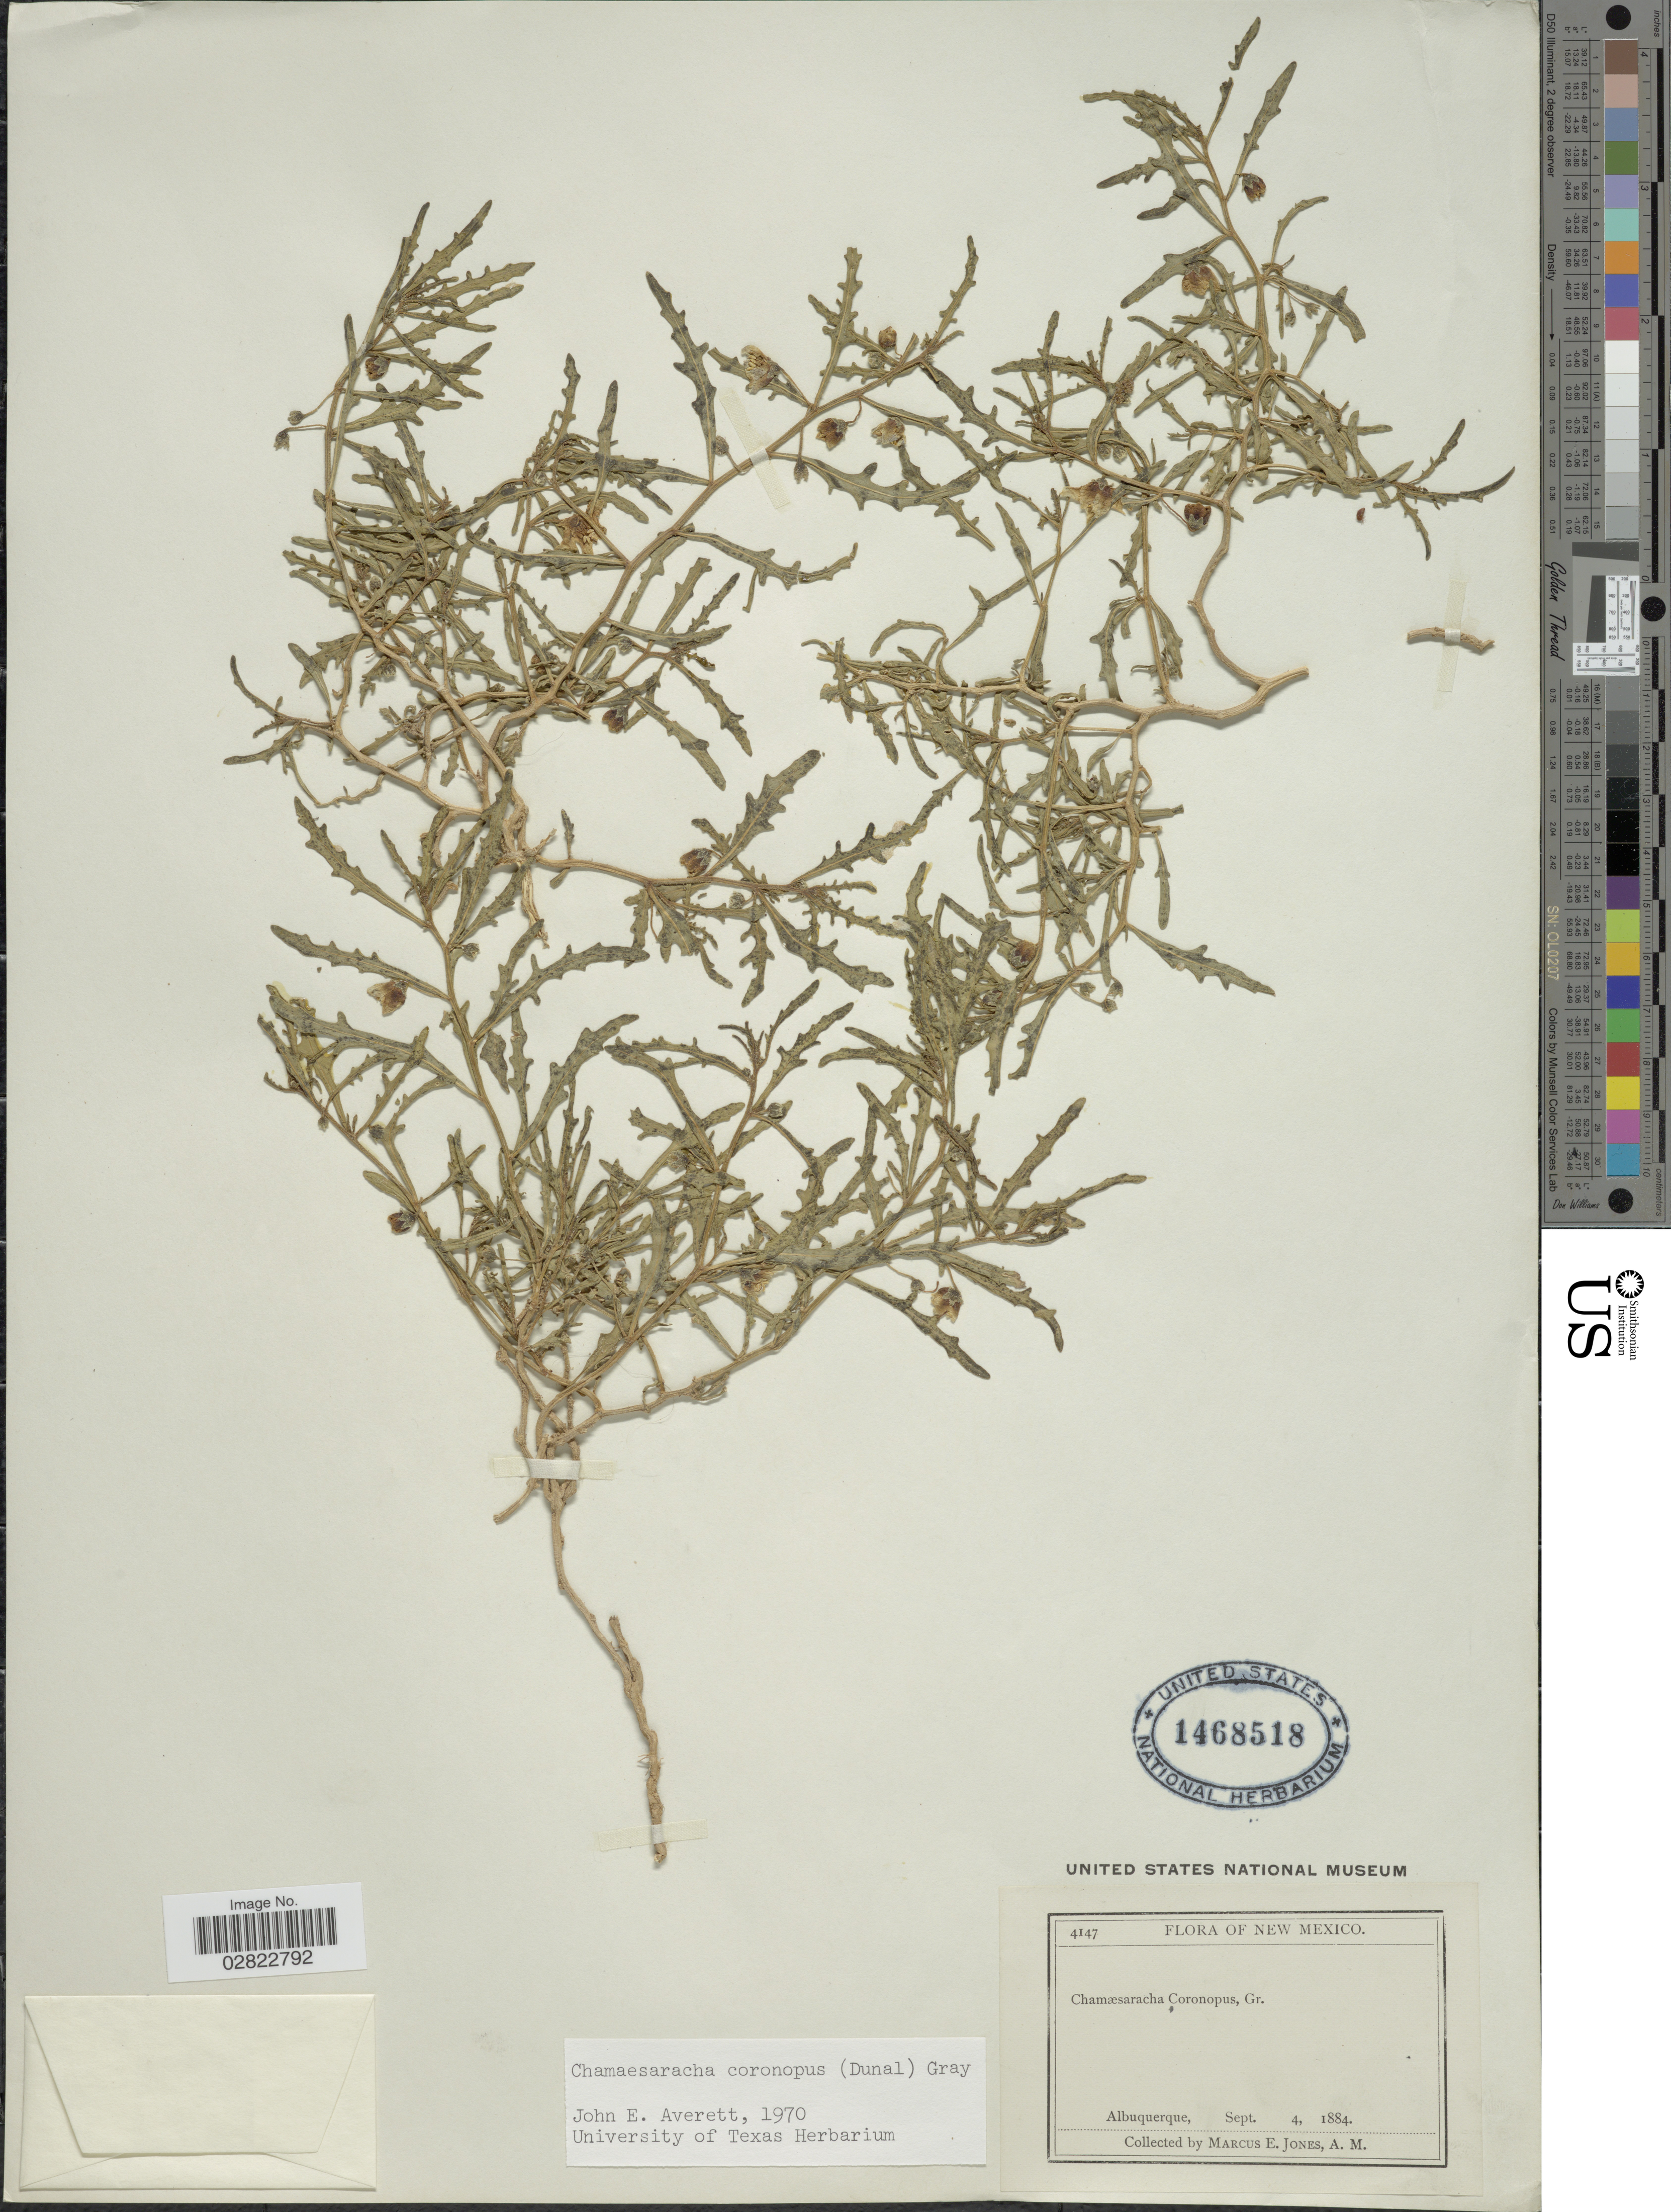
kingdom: Plantae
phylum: Tracheophyta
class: Magnoliopsida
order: Solanales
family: Solanaceae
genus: Chamaesaracha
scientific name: Chamaesaracha coronopus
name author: (Dunal) A. Gray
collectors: M. E. Jones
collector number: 4147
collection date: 1884-09-04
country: United States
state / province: New Mexico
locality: Albuquerque.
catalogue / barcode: US 1468518